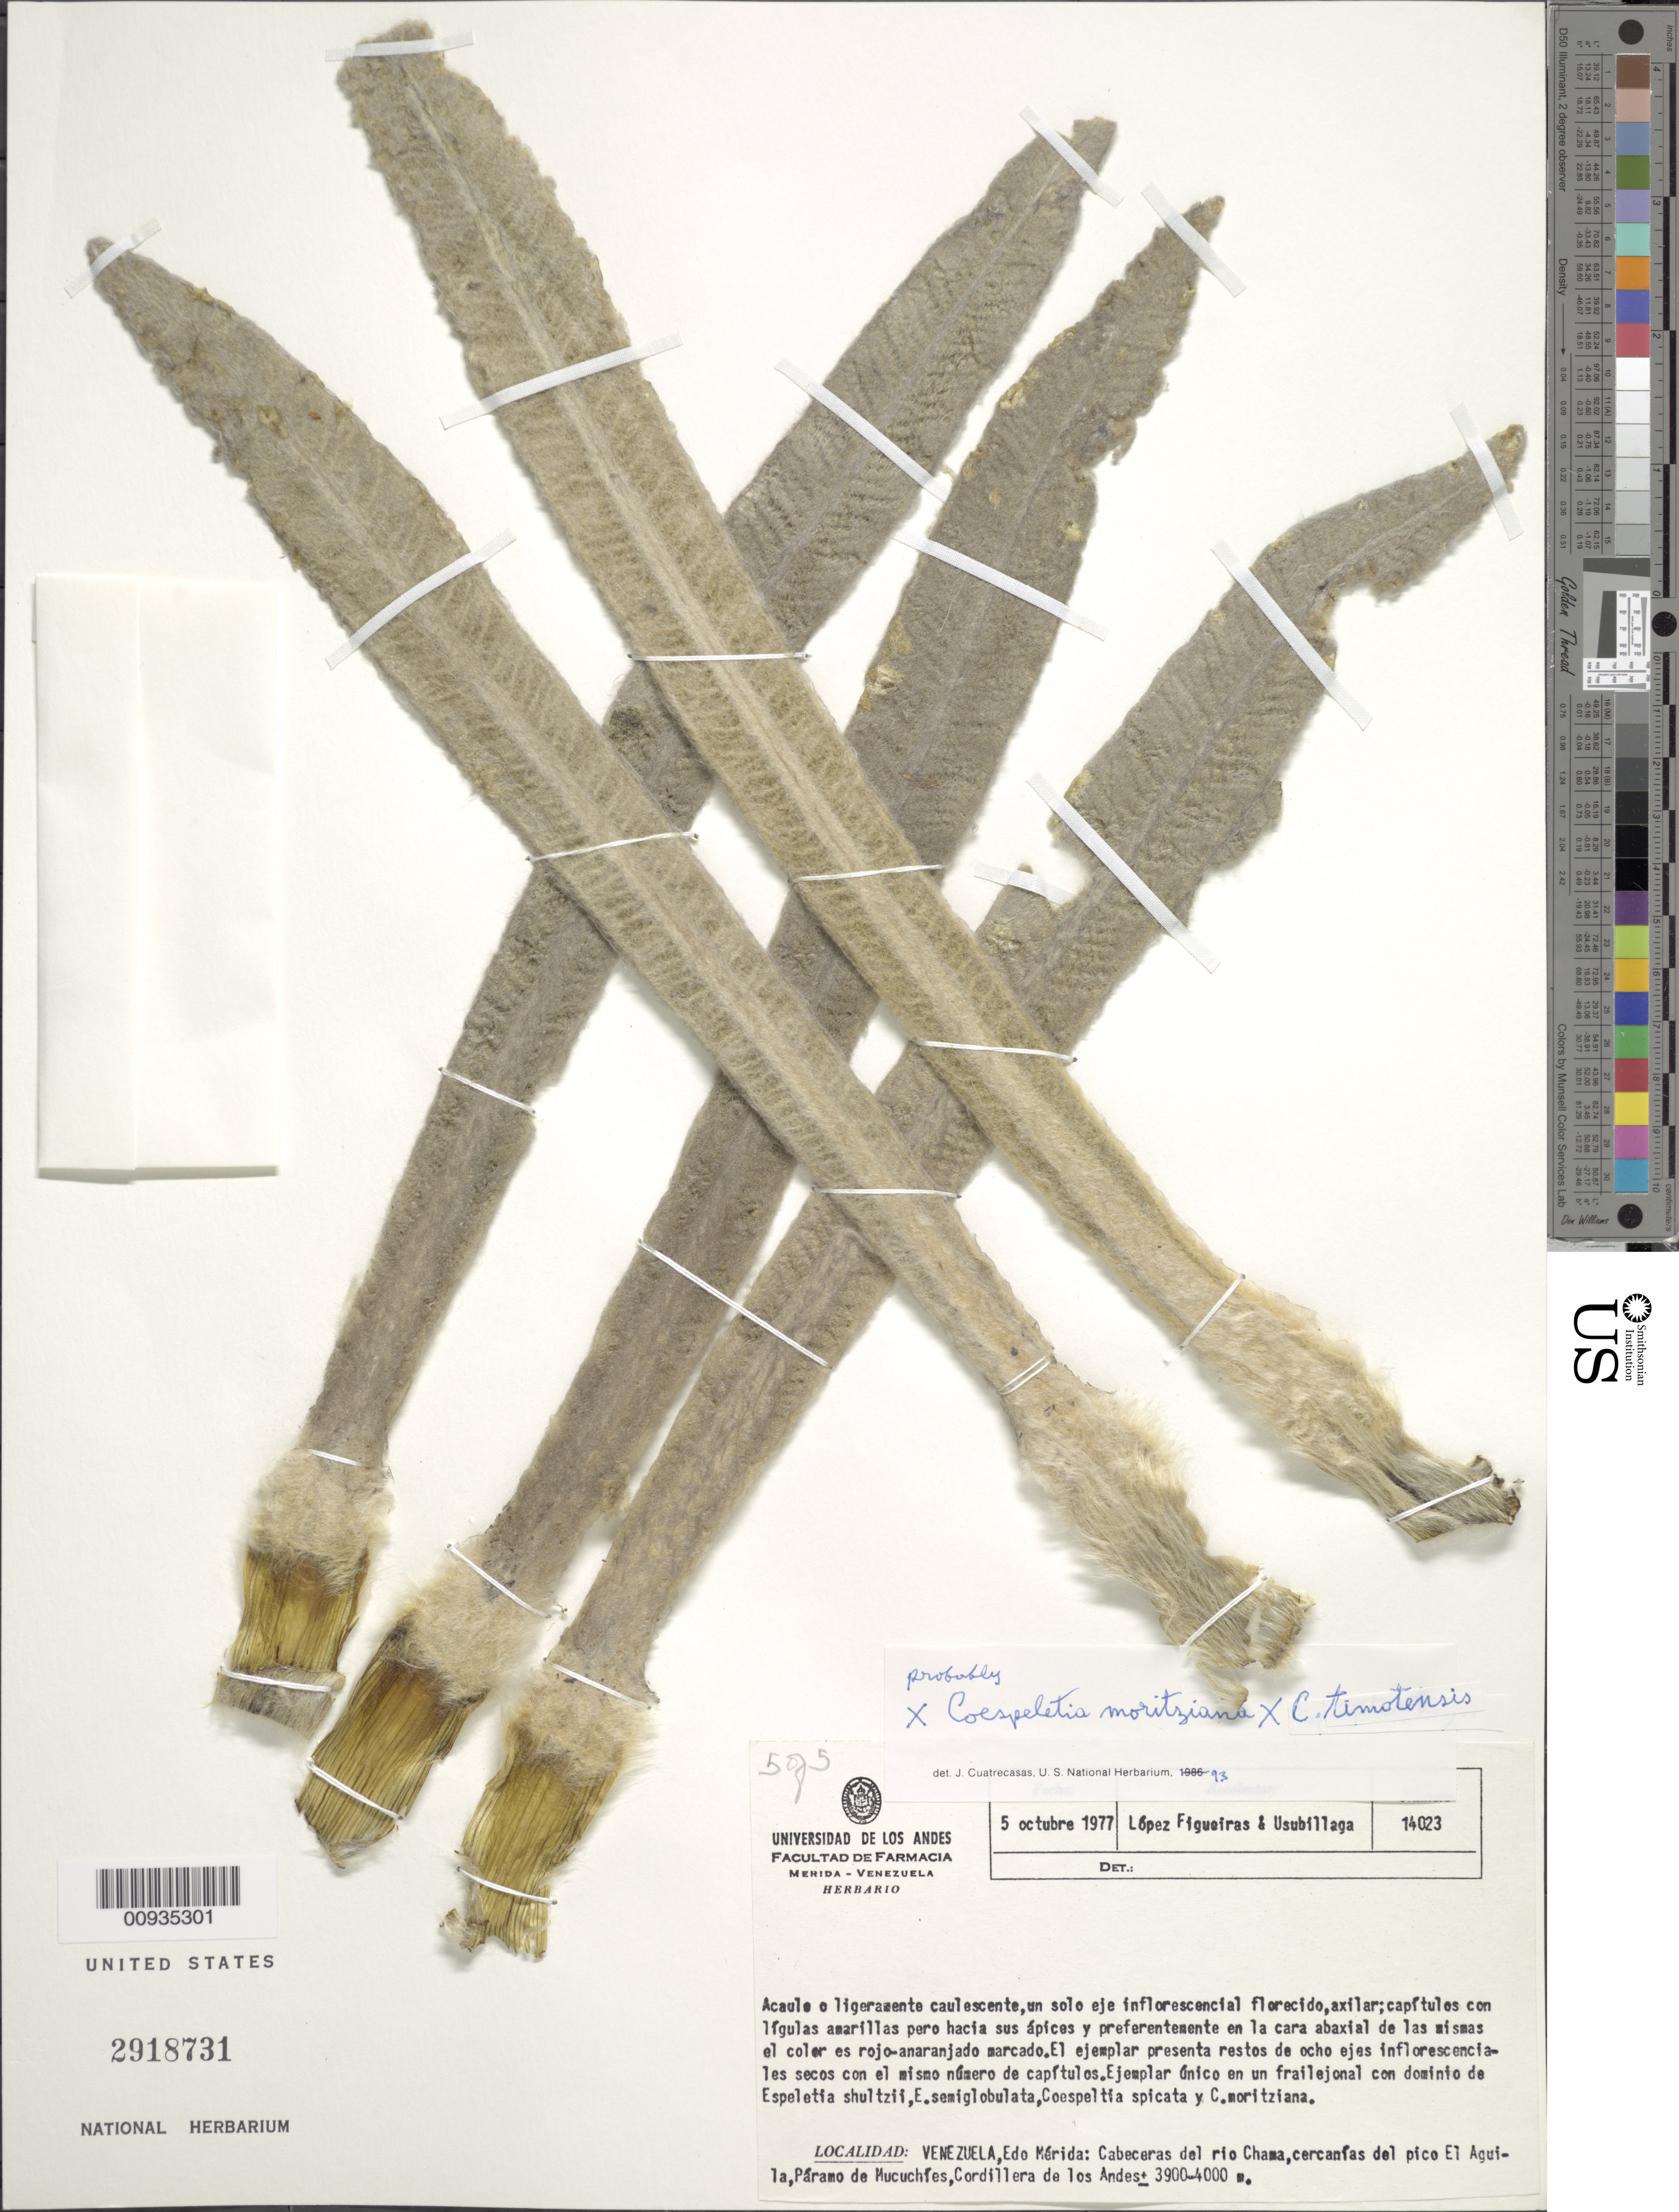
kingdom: Plantae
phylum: Tracheophyta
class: Magnoliopsida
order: Asterales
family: Asteraceae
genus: Coespeletia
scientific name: Coespeletia moritziana x C. timotensis (Cuatrec.) Cuatrec.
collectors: M. López Figueiras & -- Usubillaga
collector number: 14023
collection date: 1977-10-05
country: Venezuela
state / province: Mérida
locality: Cabeceras del rio Chama, cercanias del pico El Aguila, Paramo de Mucuchies, Cordillera de los Andes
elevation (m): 3900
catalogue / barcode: US 2918731